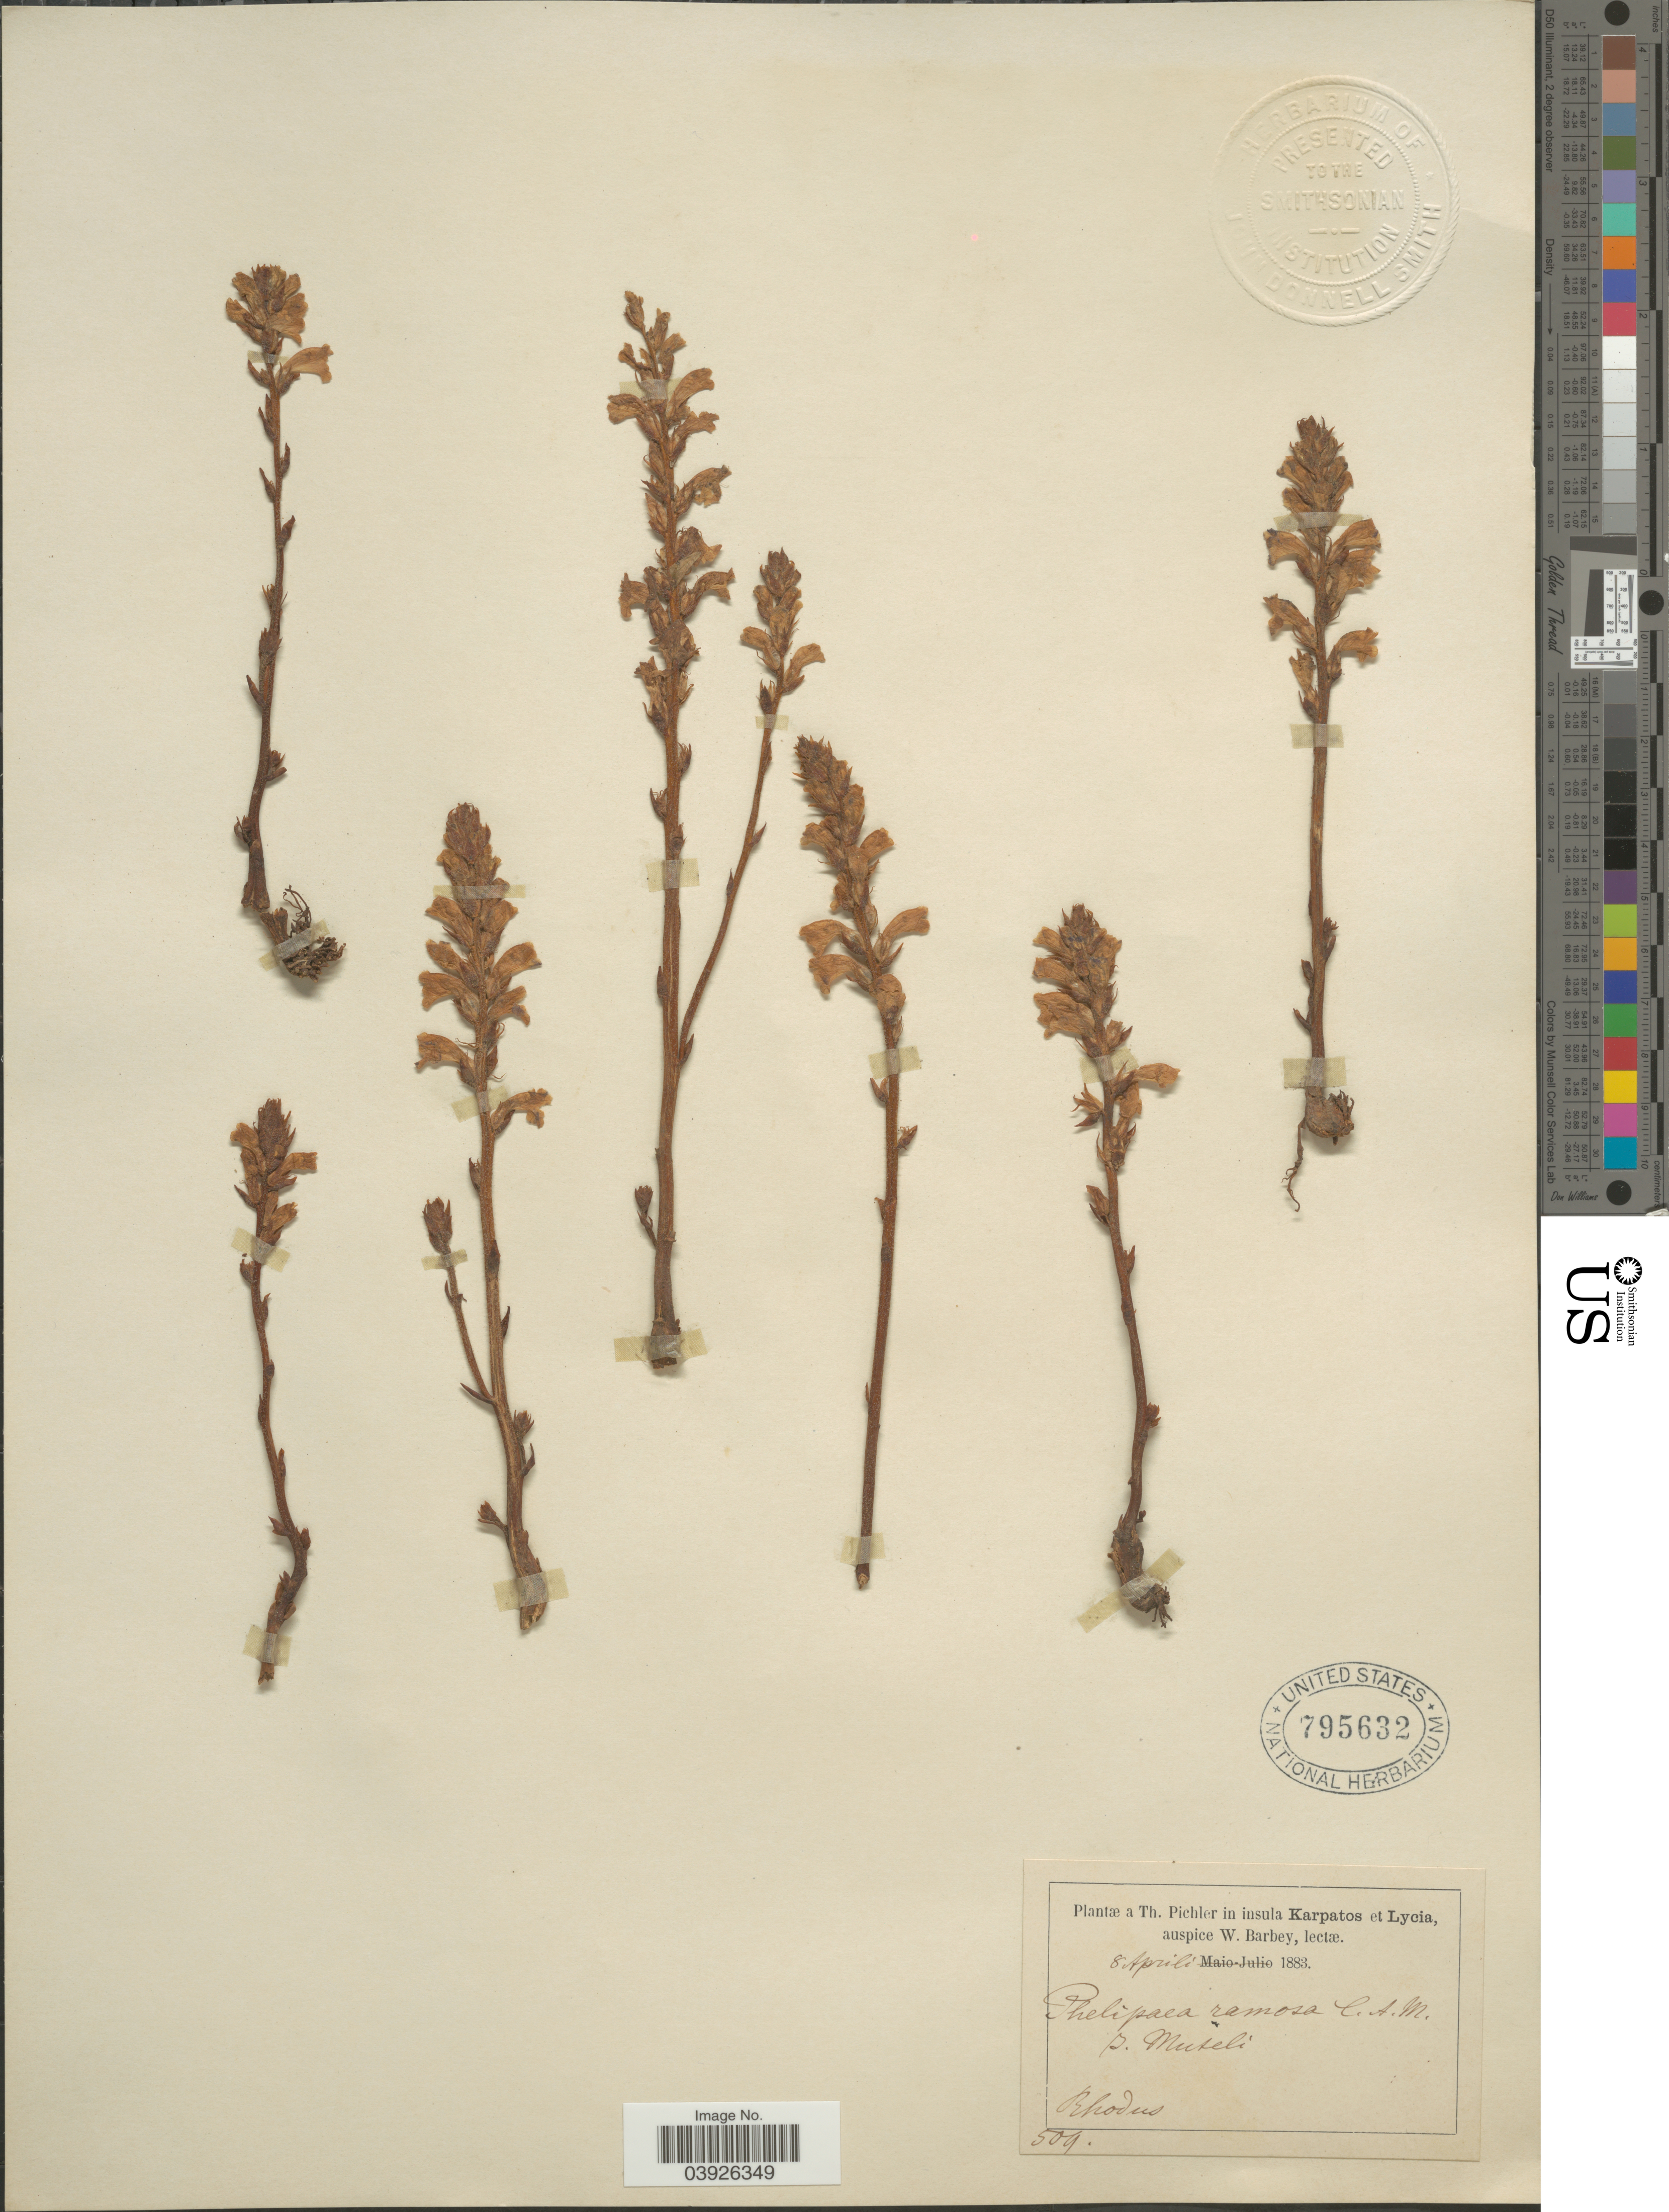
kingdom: Plantae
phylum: Tracheophyta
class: Magnoliopsida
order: Lamiales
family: Orobanchaceae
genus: Phelypaea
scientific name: Phelypaea ramosa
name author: (L.) C.A. Mey.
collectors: T. Pichler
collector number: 509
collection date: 1883-04-08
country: Greece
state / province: South Aegean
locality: In insula Karpatos et Lycia. Rhodus.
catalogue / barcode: US 795632